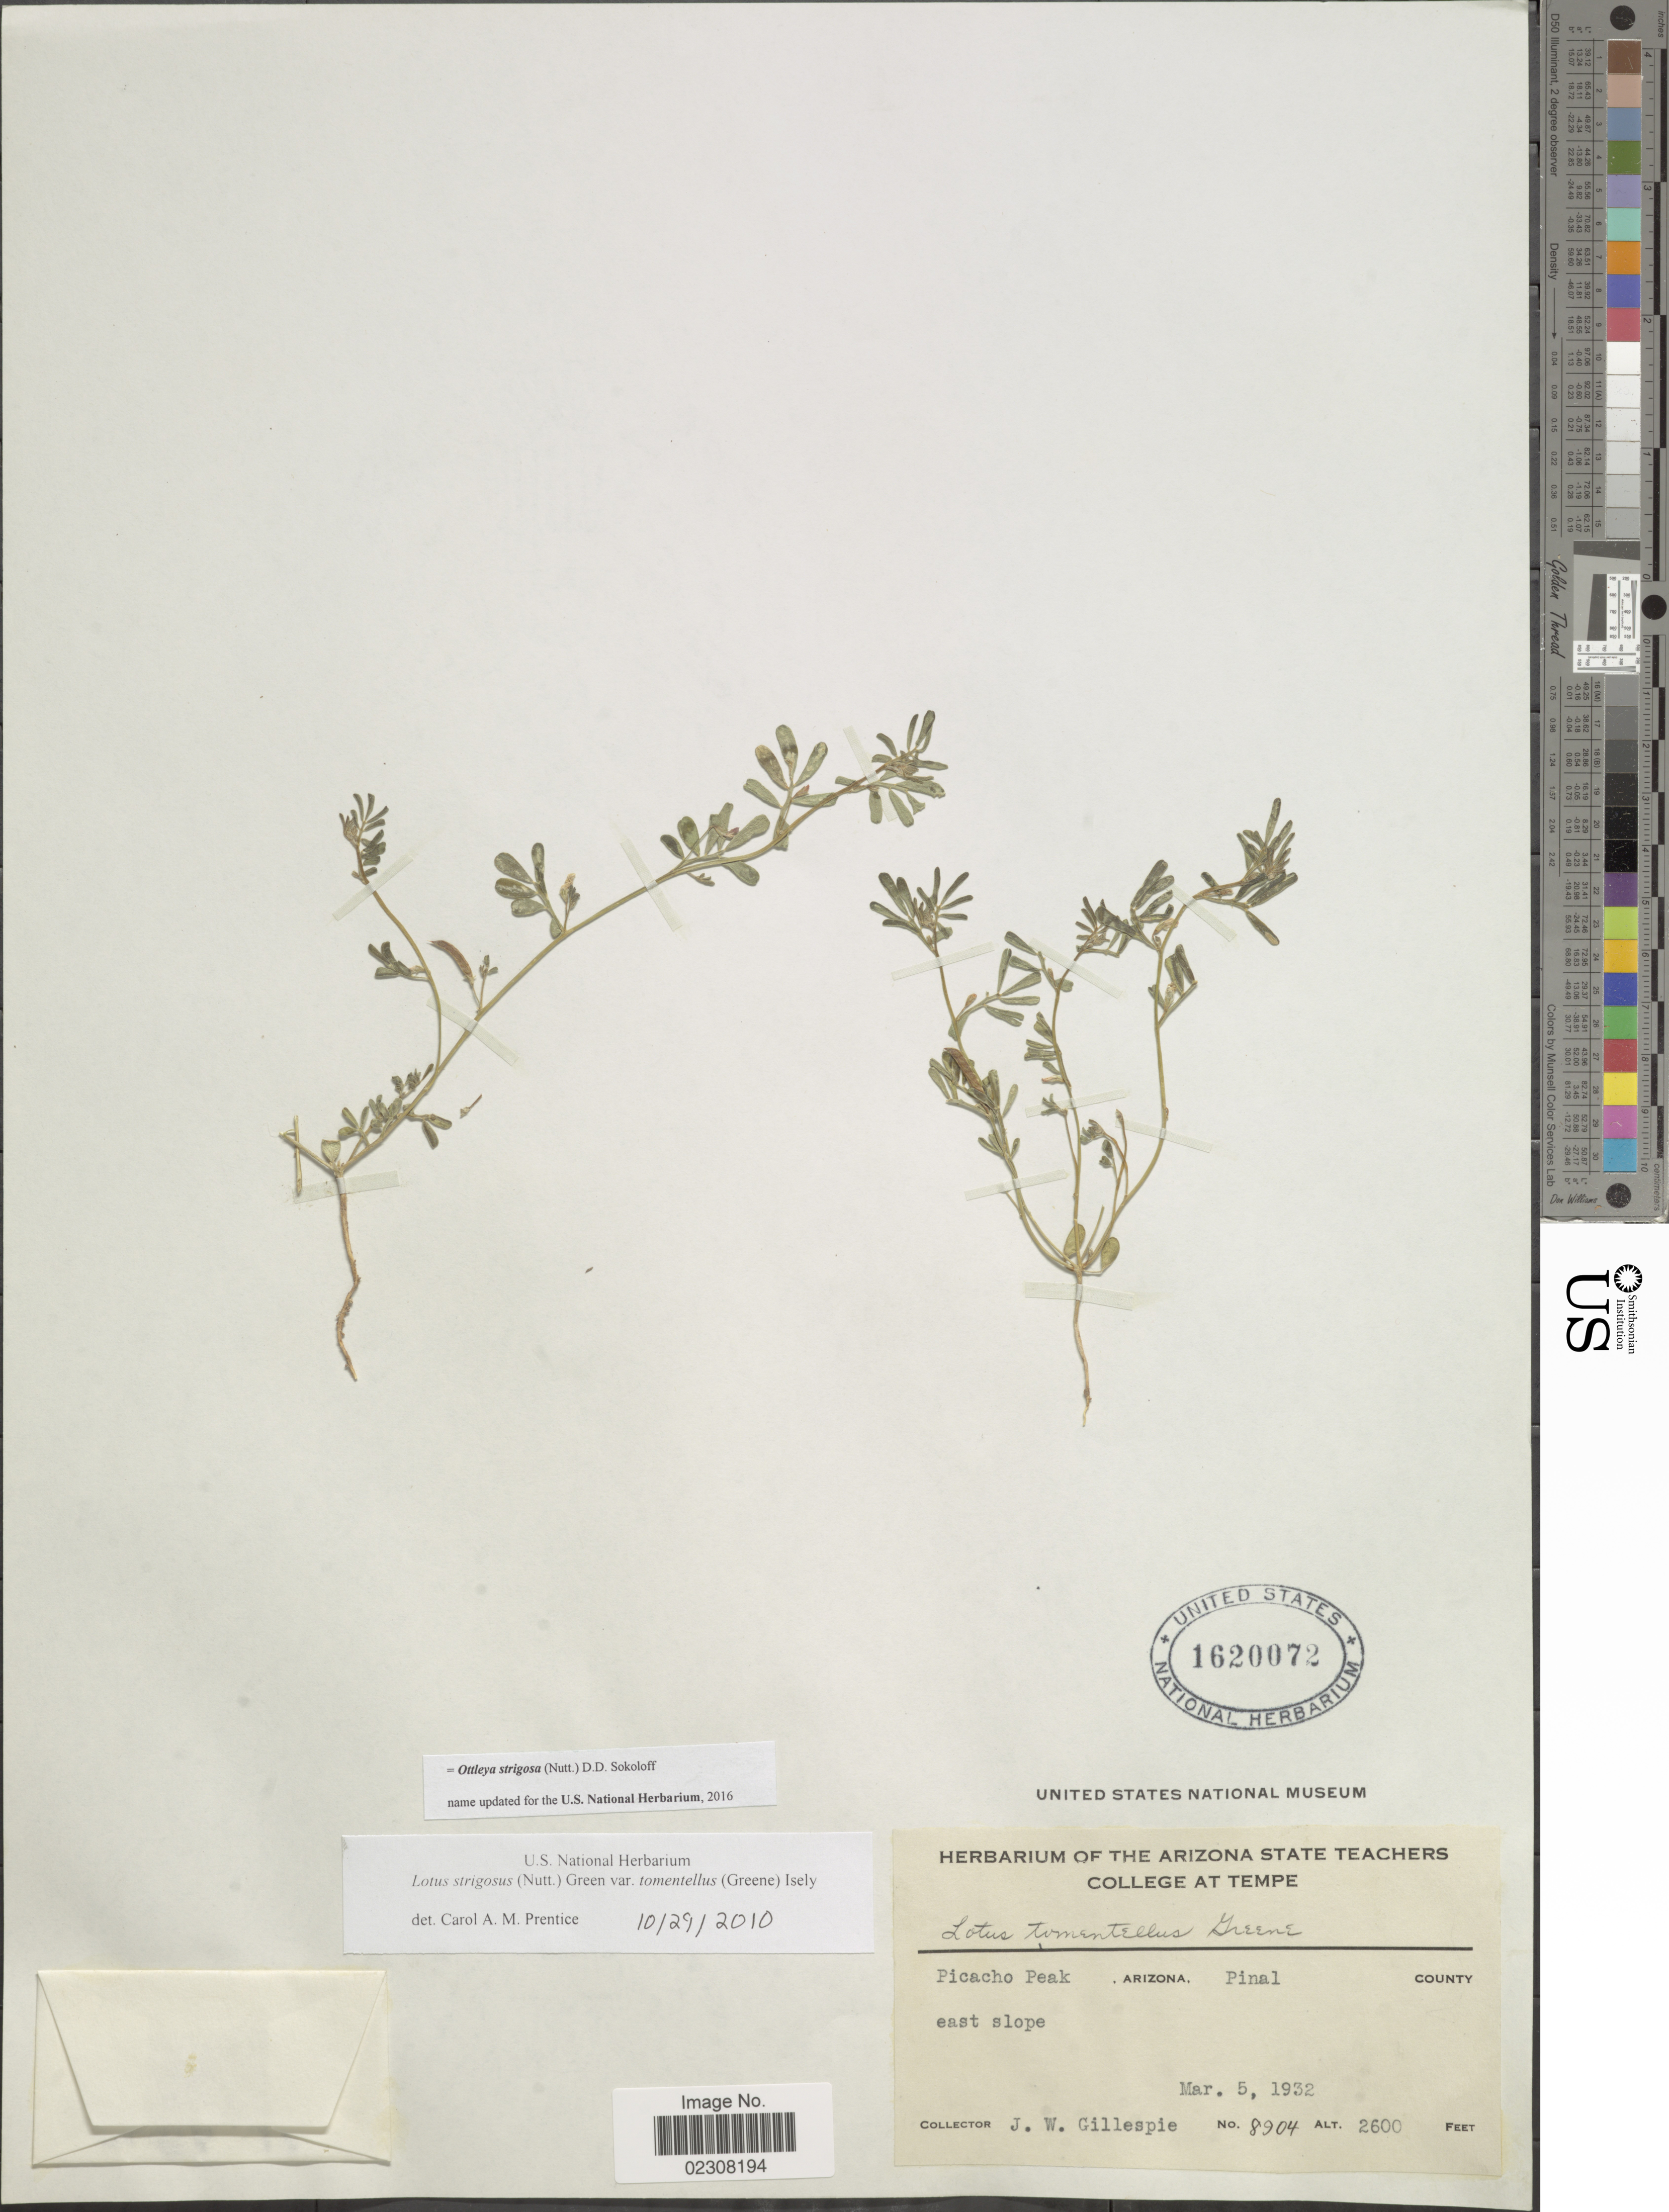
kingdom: Plantae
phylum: Tracheophyta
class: Magnoliopsida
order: Fabales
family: Fabaceae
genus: Ottleya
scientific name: Ottleya strigosa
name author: (Nutt.) D.D. Sokoloff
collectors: J. W. Gillespie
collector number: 8904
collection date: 1932-03-05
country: United States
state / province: Arizona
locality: Picacho Peak, Pinal County, east slope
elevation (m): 792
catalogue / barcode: US 1620072